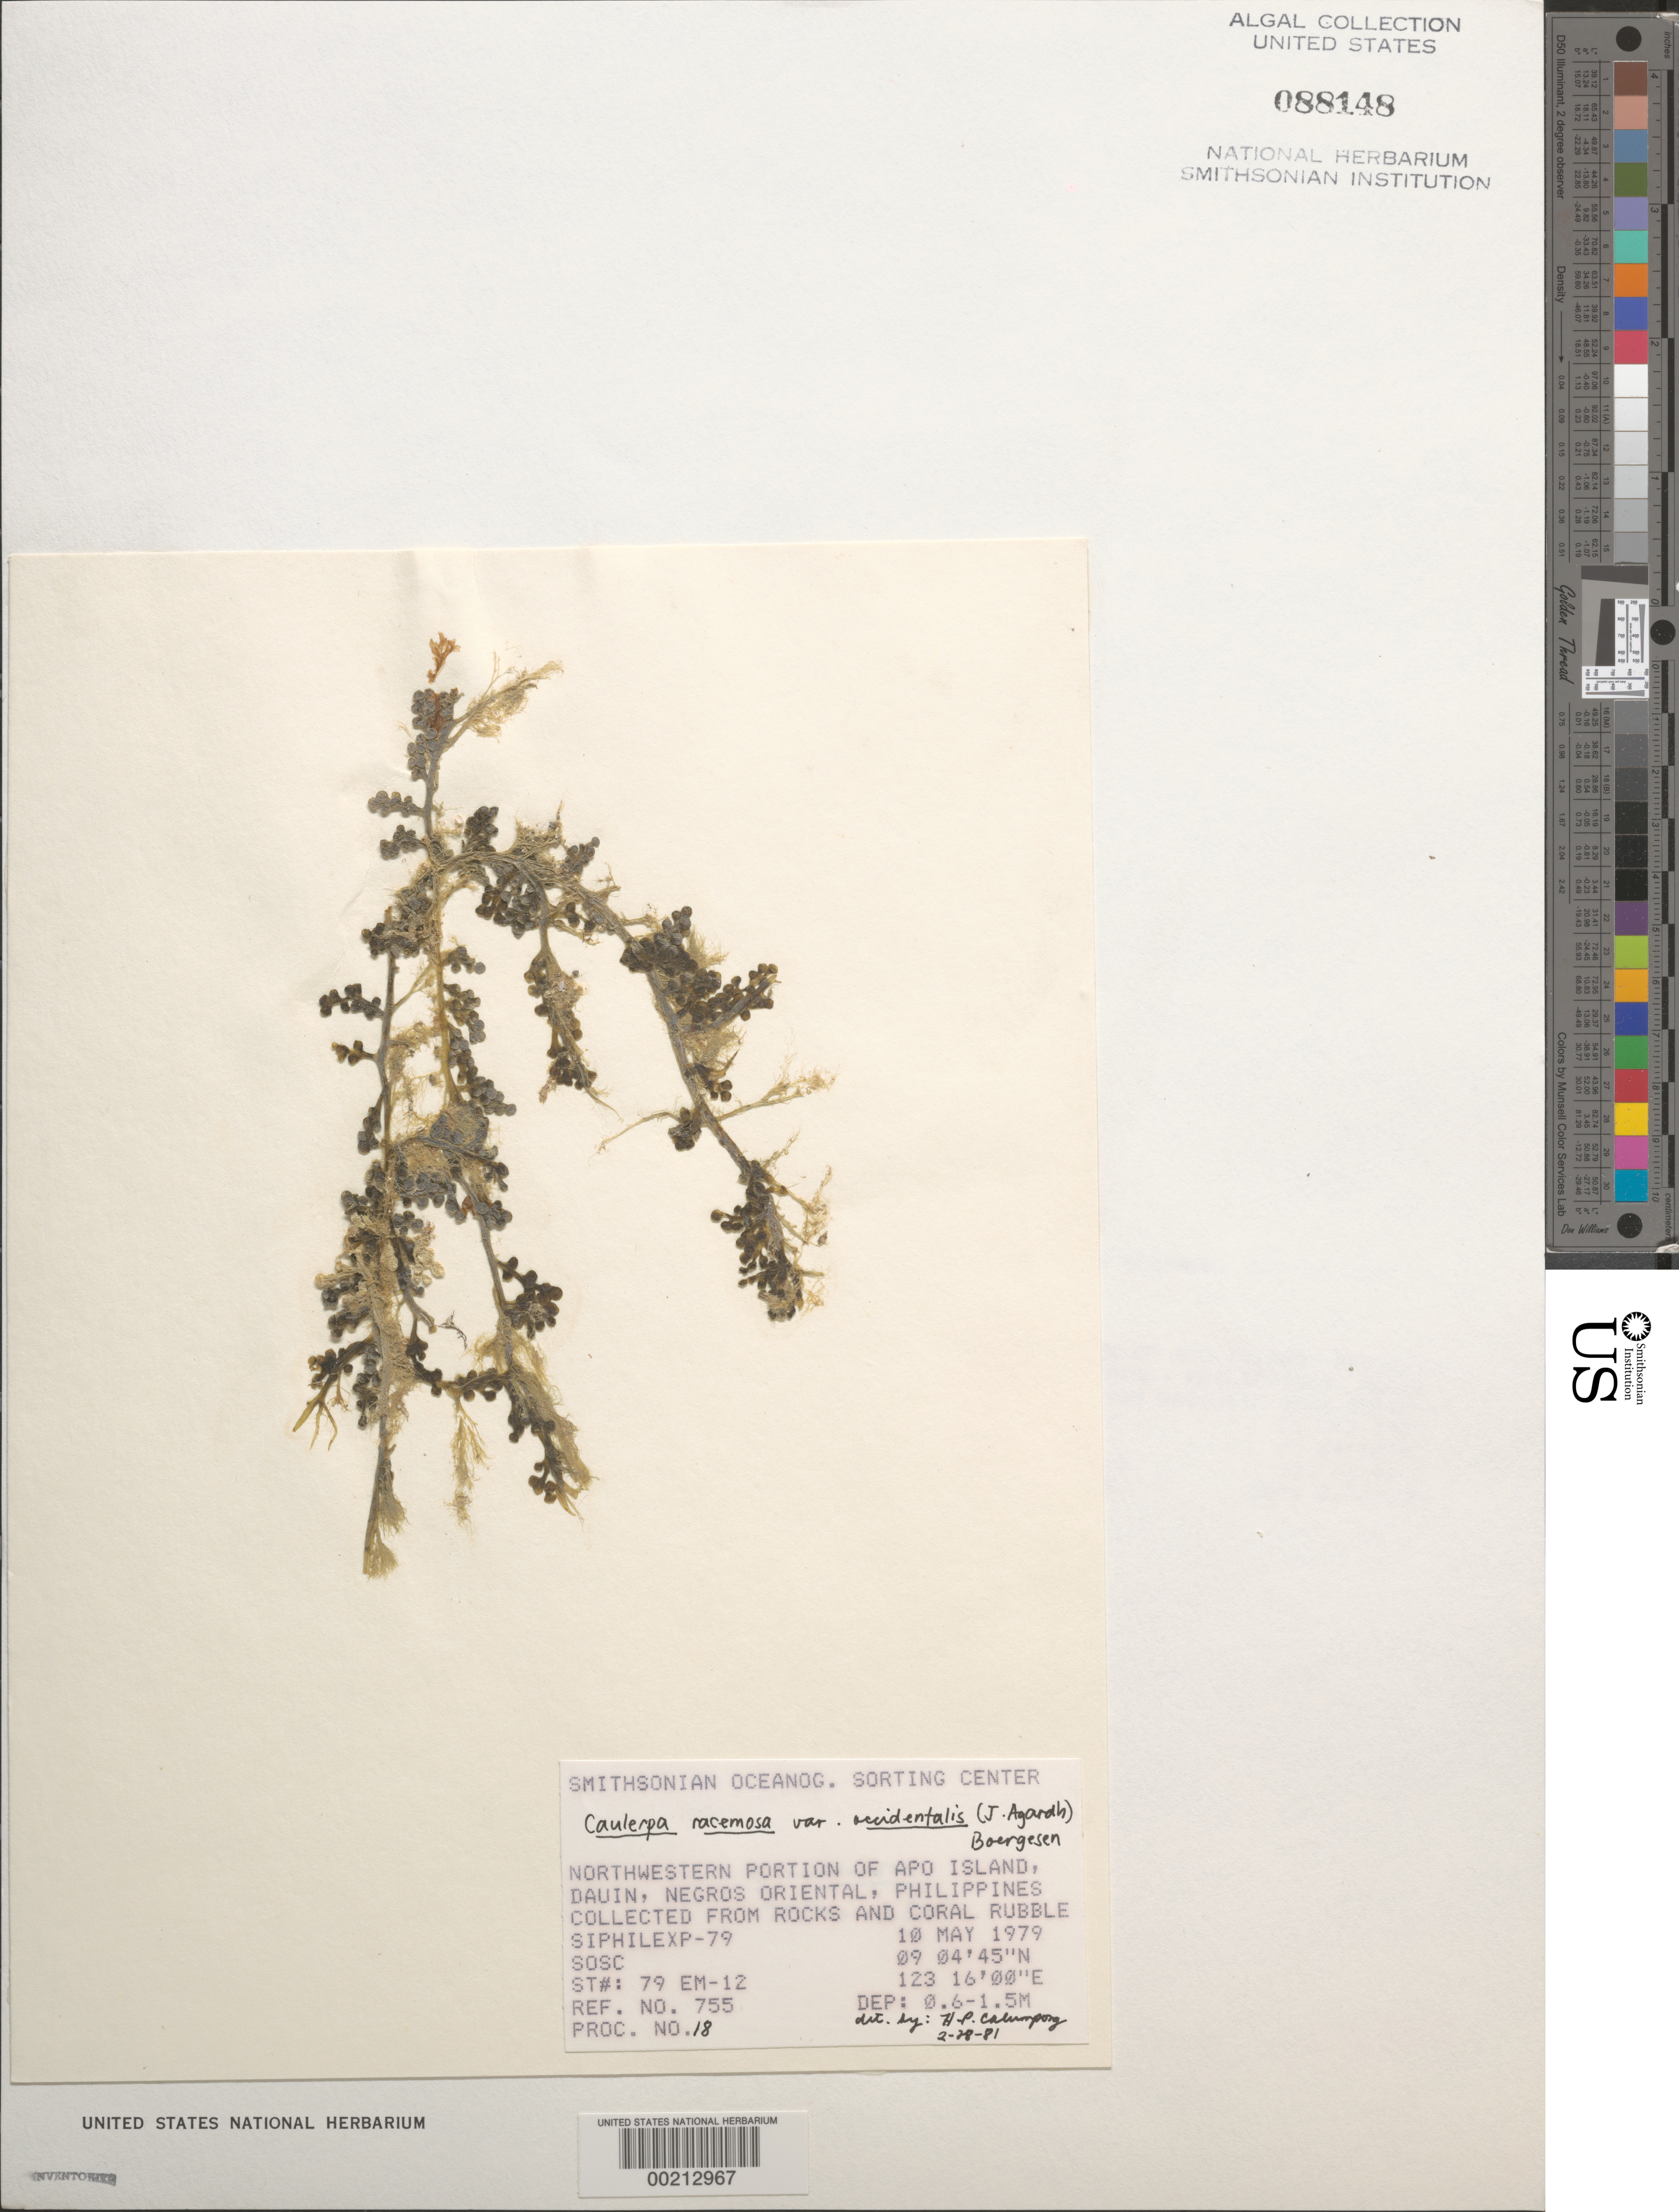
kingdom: Plantae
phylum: Chlorophyta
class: Ulvophyceae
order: Bryopsidales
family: Caulerpaceae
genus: Caulerpa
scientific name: Caulerpa racemosa var. occidentalis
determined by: Calumpong, H. P.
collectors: SOSC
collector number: Station 79 Em-12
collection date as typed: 10 May 1979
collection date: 1979-05-10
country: Philippines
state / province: Central Visayas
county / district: Negros Oriental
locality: Apo island, dauin, negros oriental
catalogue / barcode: US 88148